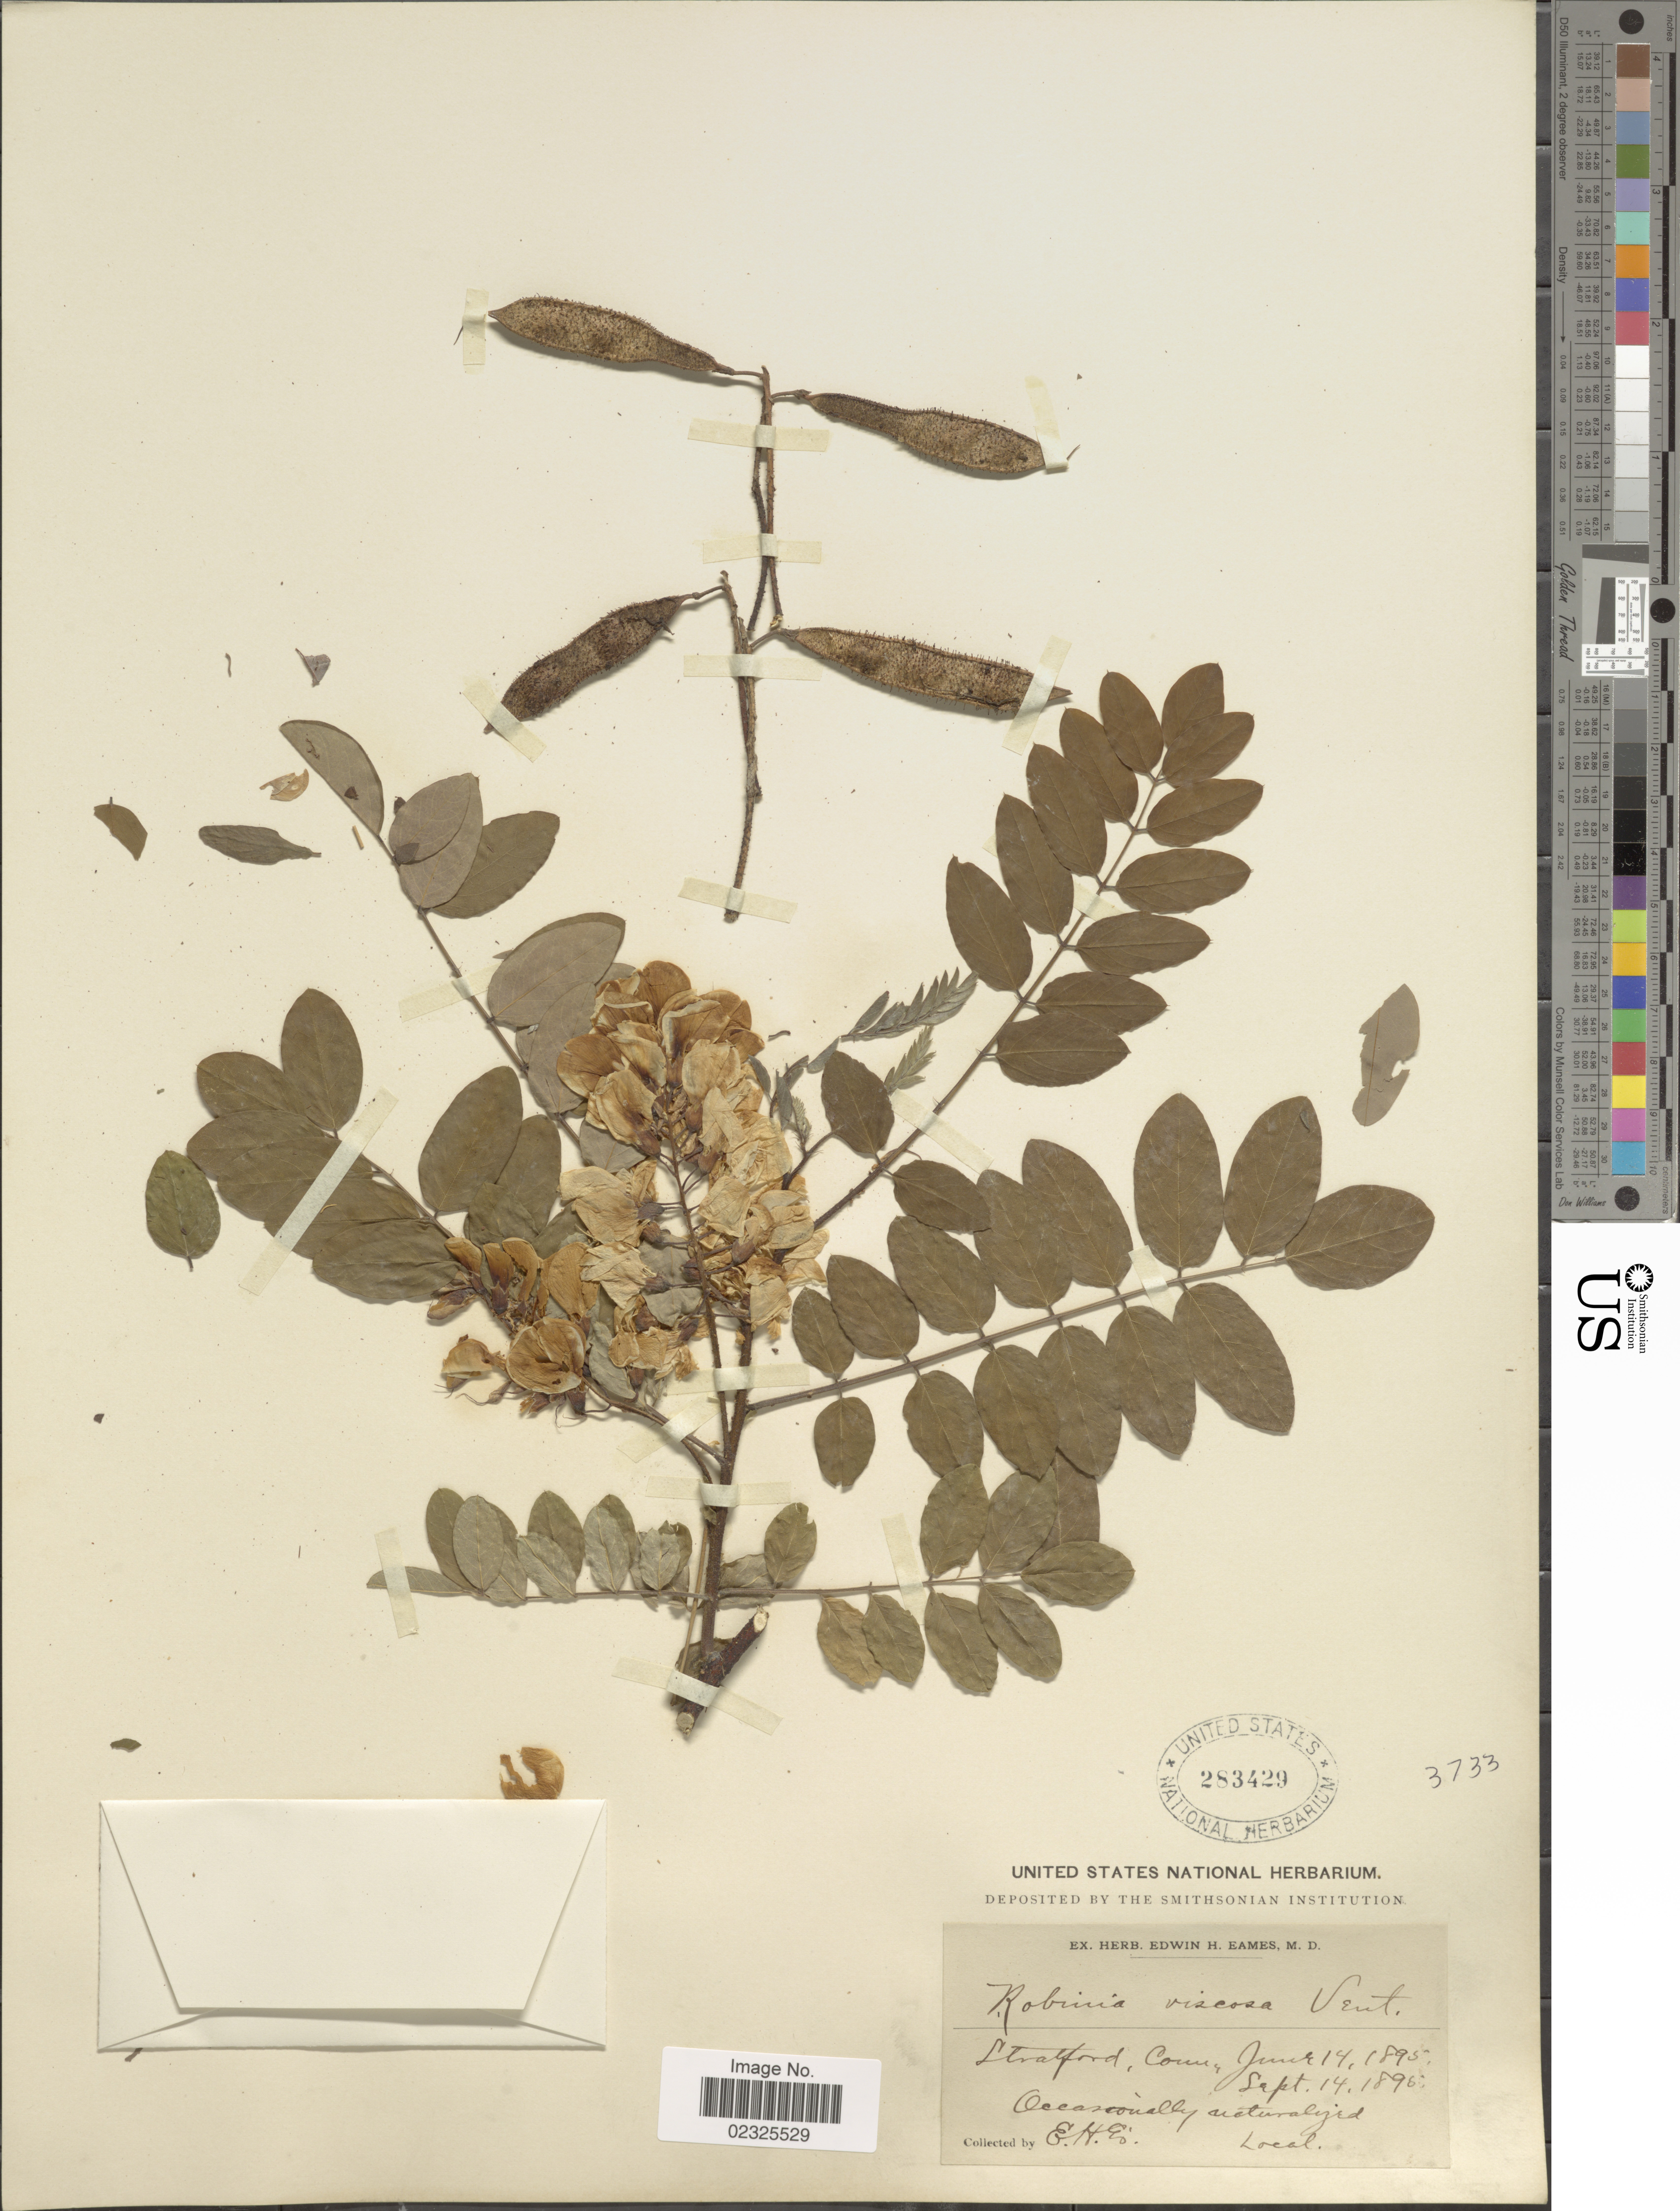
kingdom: Plantae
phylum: Tracheophyta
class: Magnoliopsida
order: Fabales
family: Fabaceae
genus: Robinia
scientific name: Robinia viscosa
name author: Vent.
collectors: E. H. Eames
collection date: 1895-06-14/1895-09-14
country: United States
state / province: Connecticut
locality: Stratford, occasionally naturalized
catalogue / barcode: US 283429